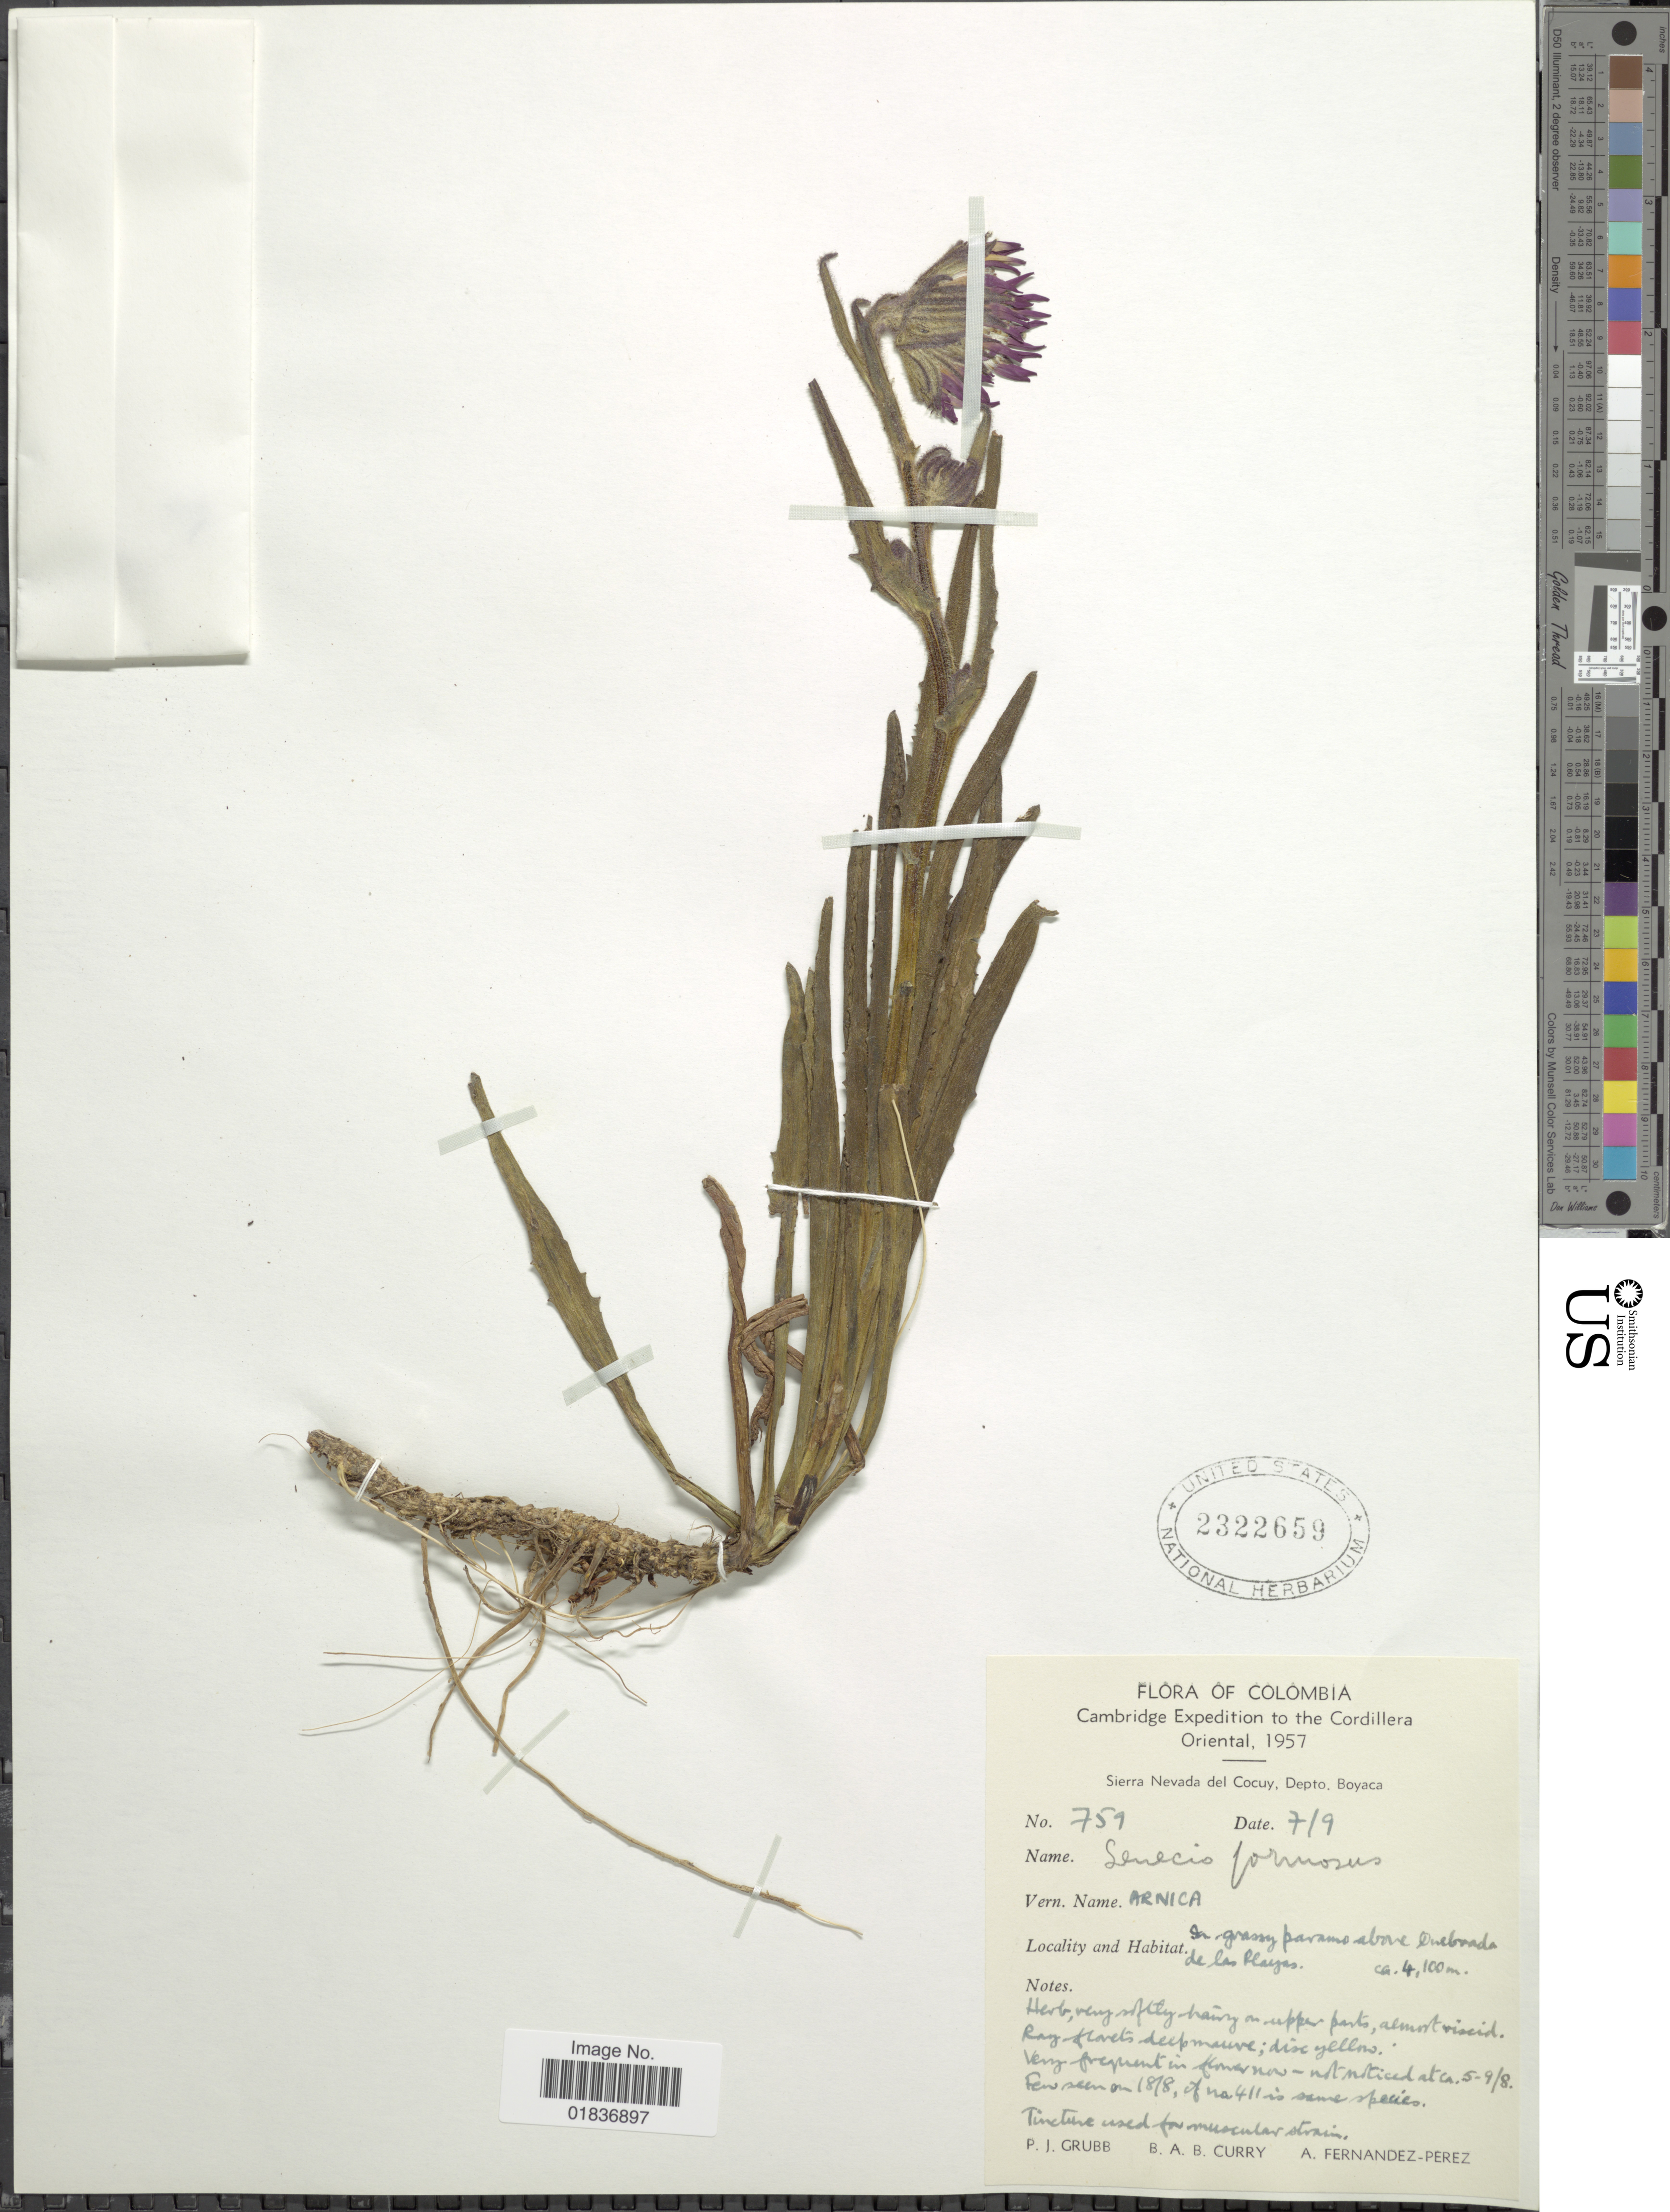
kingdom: Plantae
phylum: Tracheophyta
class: Magnoliopsida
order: Asterales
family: Asteraceae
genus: Senecio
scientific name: Senecio wedglacialis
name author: Cuatrec.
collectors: P. J. Grubb, B. A. B. Curry & A. Fernández-Pérez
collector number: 759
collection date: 1957-09-07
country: Colombia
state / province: Boyacá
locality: Sierra Nevada de Cocuy, Depto. Boyacá. In grassy paramo above quebrada de las Playas.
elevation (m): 4100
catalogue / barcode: US 2322659